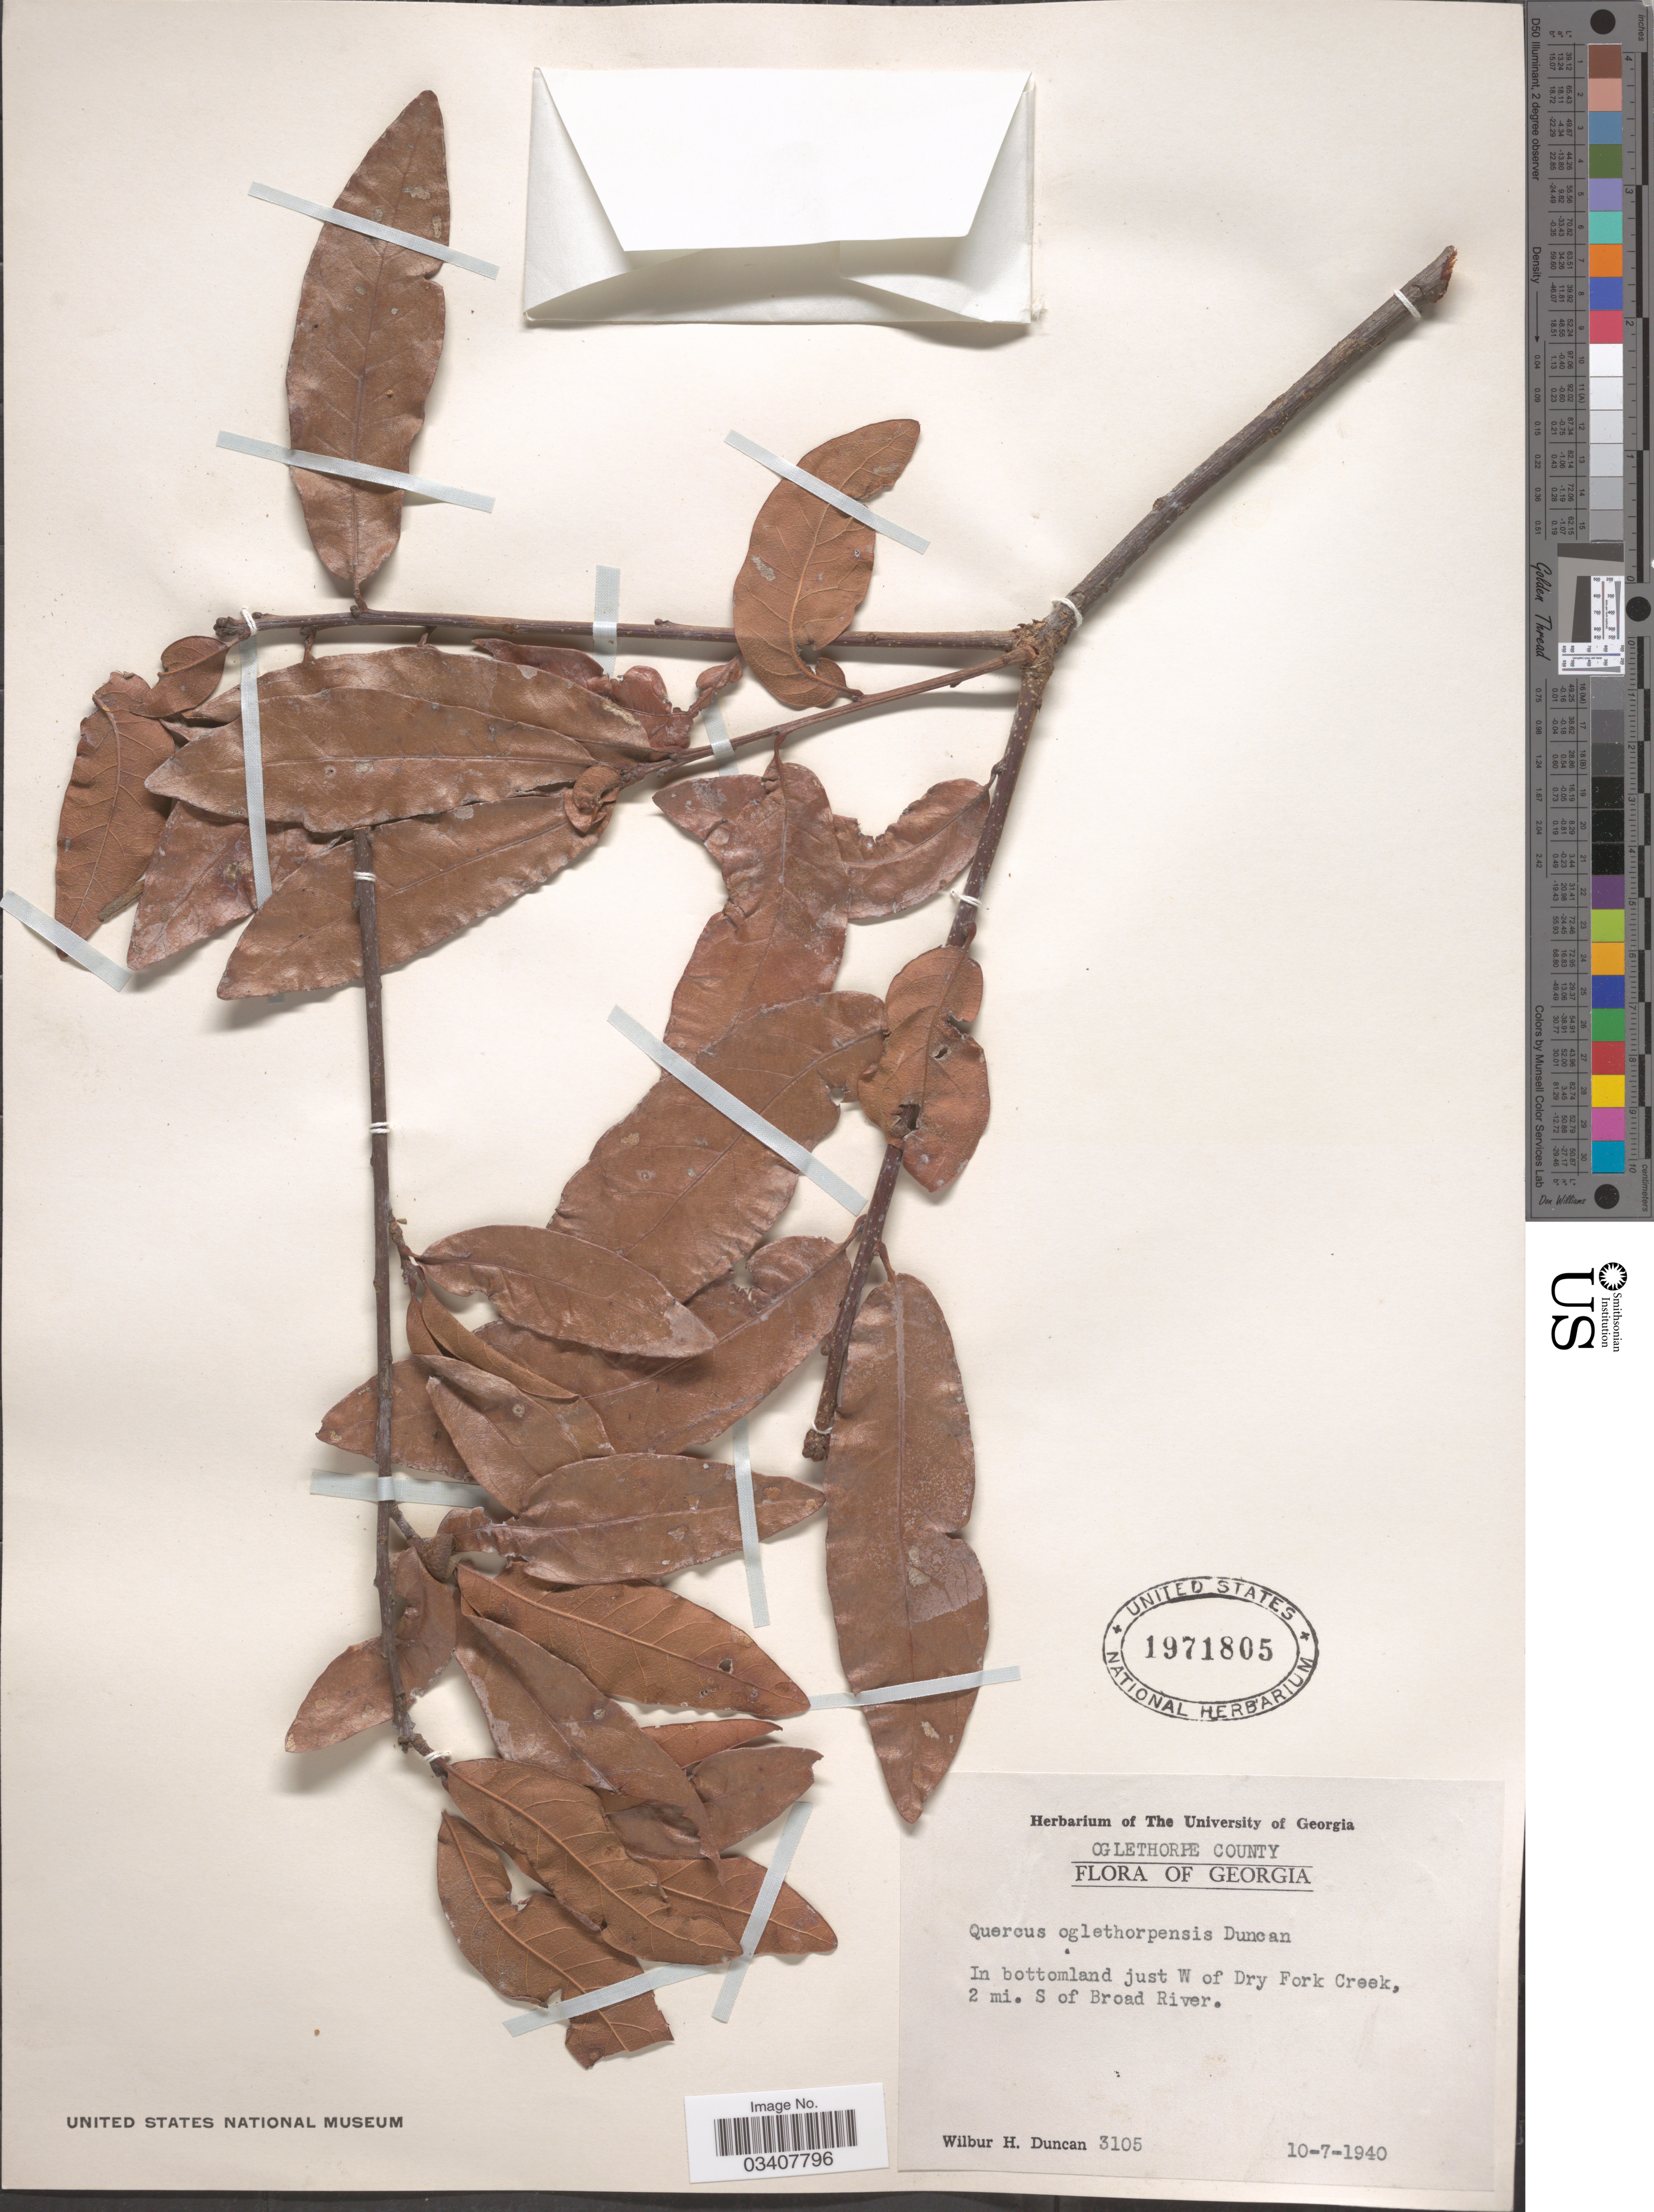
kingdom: Plantae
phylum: Tracheophyta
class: Magnoliopsida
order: Fagales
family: Fagaceae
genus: Quercus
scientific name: Quercus oglethorpensis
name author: W.H. Duncan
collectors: W. H. Duncan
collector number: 3105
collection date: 1940-10-07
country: United States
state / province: Georgia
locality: Oglethorpe County. In bottomland just W of Dry Fork Creek, 2 mi. S of Broad River.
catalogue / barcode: US 1971805